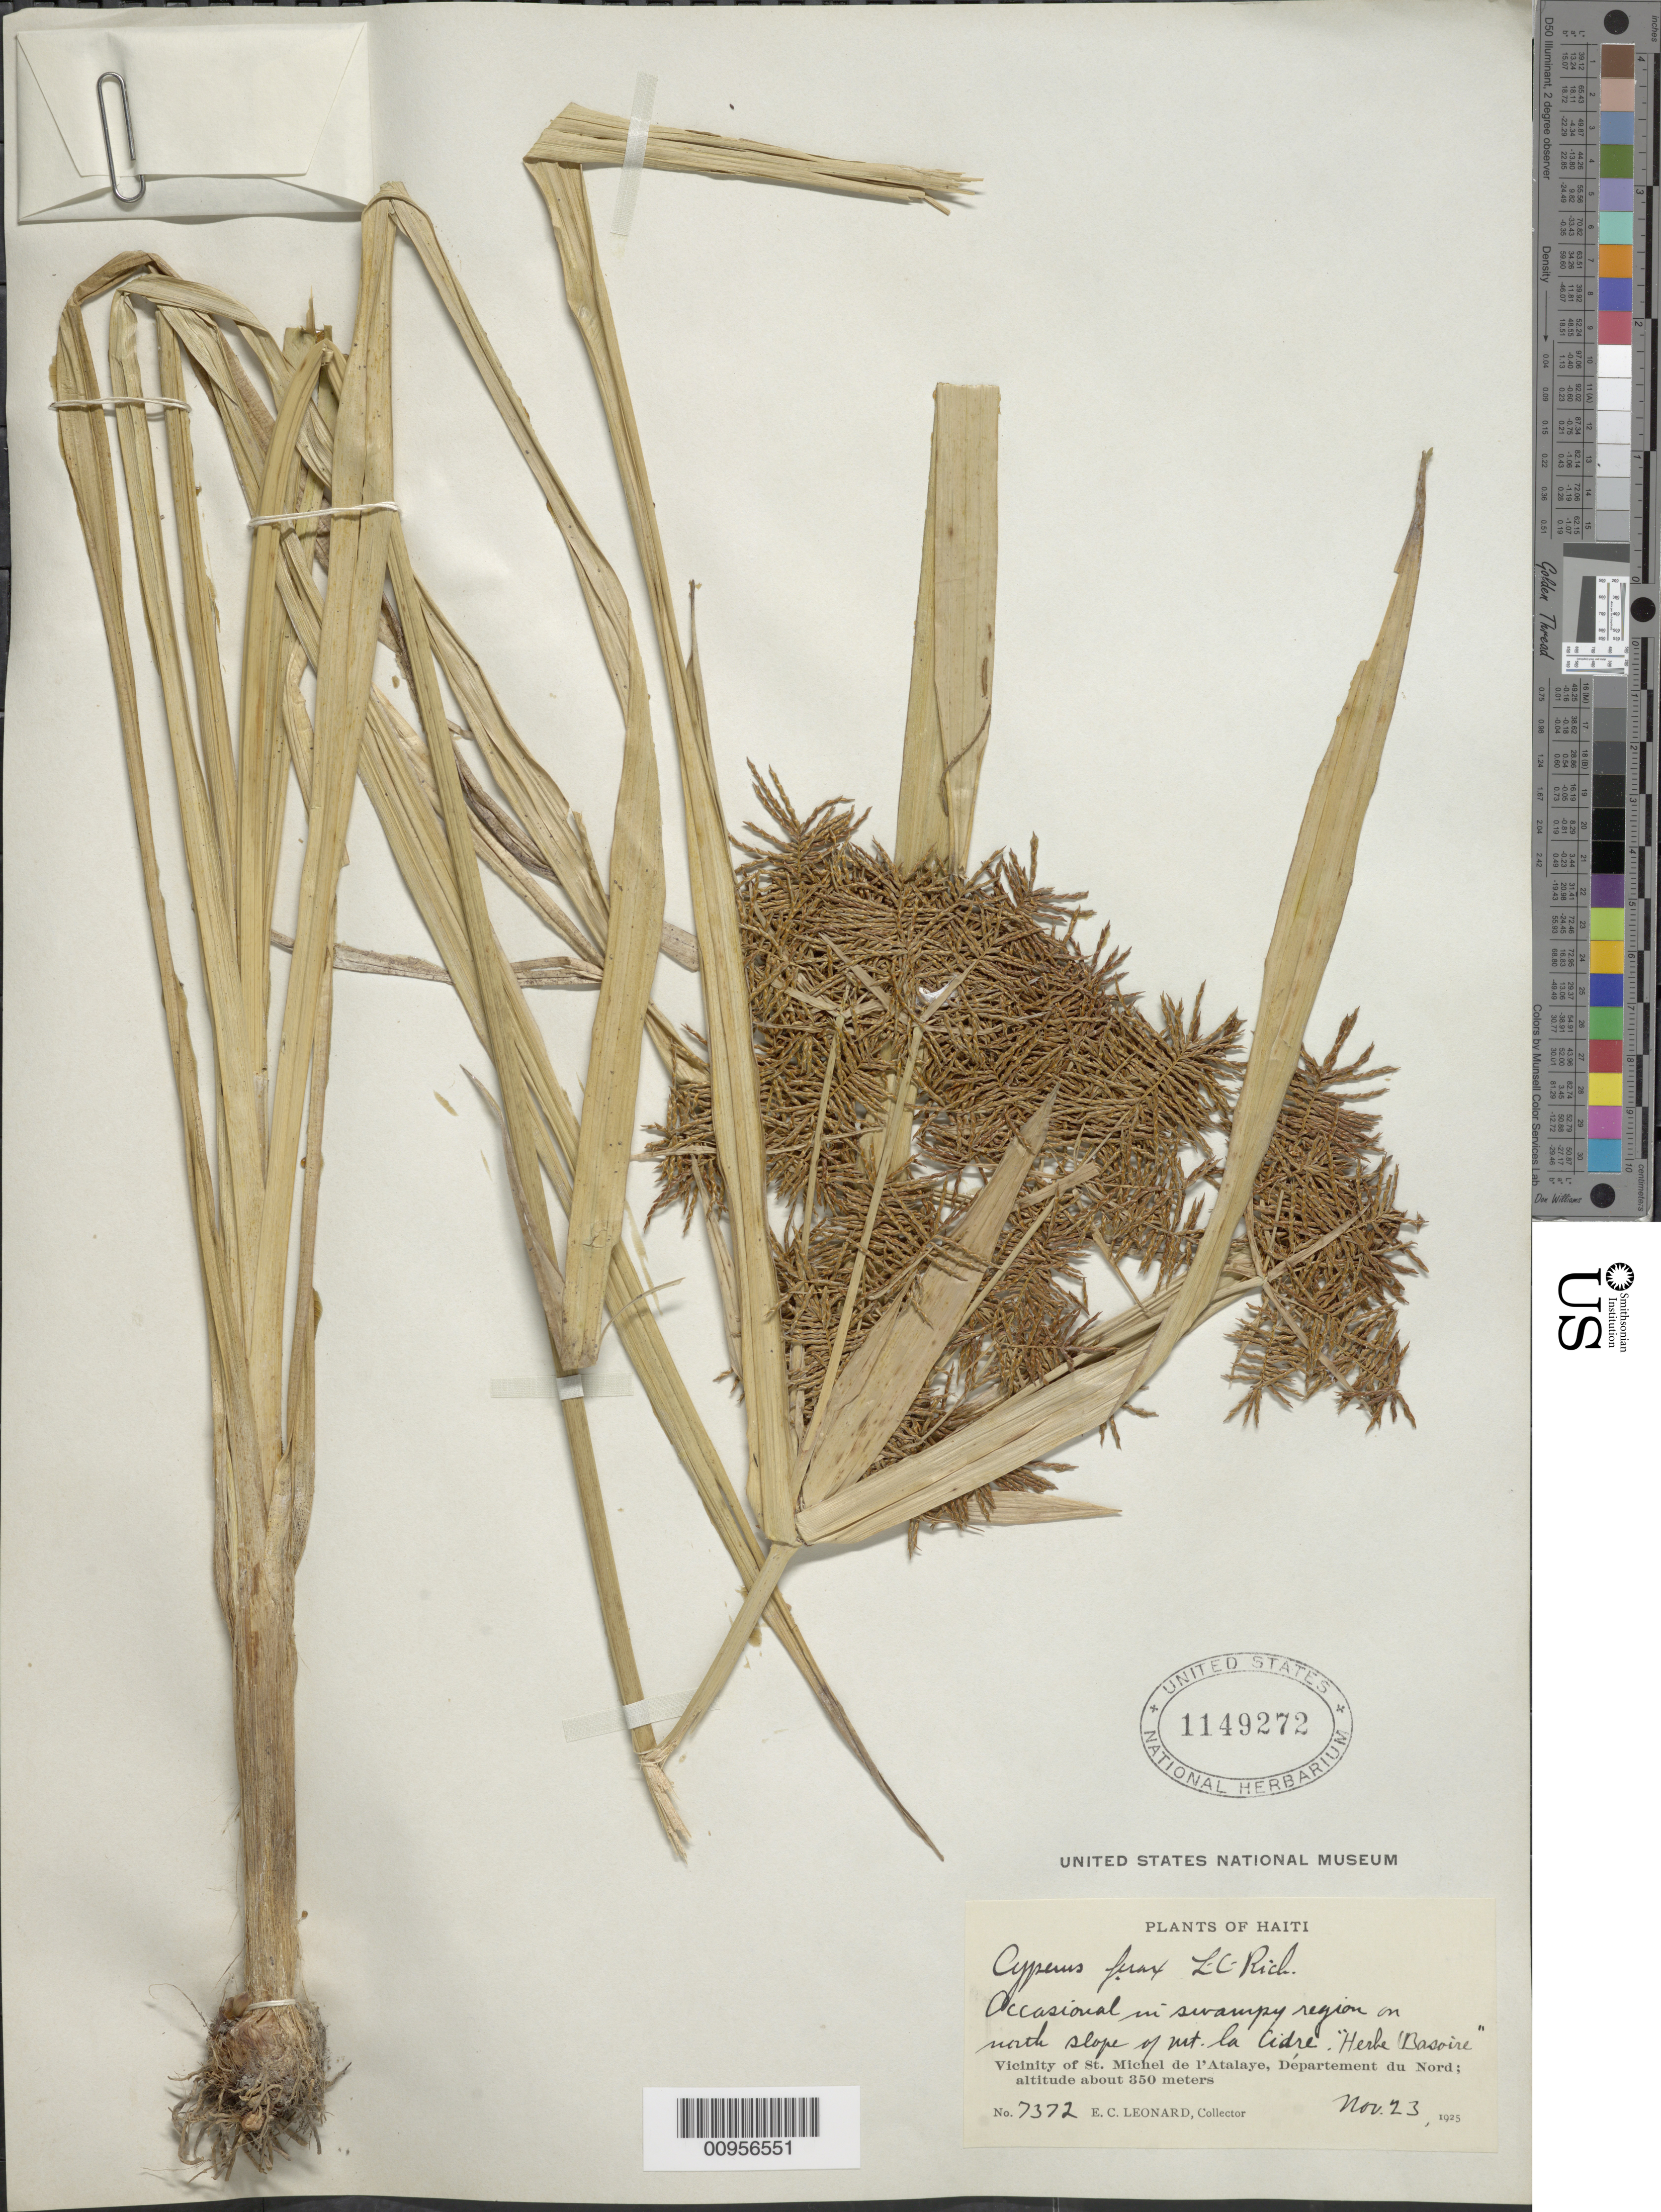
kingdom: Plantae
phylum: Tracheophyta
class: Liliopsida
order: Poales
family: Cyperaceae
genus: Cyperus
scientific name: Cyperus odoratus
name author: L.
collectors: E. C. Leonard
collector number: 7372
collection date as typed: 23 Nov 1925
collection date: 1925-11-23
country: Haiti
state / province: Artibonite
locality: Vicinity of St. Michel de l'Atalaye, swampy region on north slope of Mt. la Cidre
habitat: In swampy region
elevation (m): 350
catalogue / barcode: US 1149272